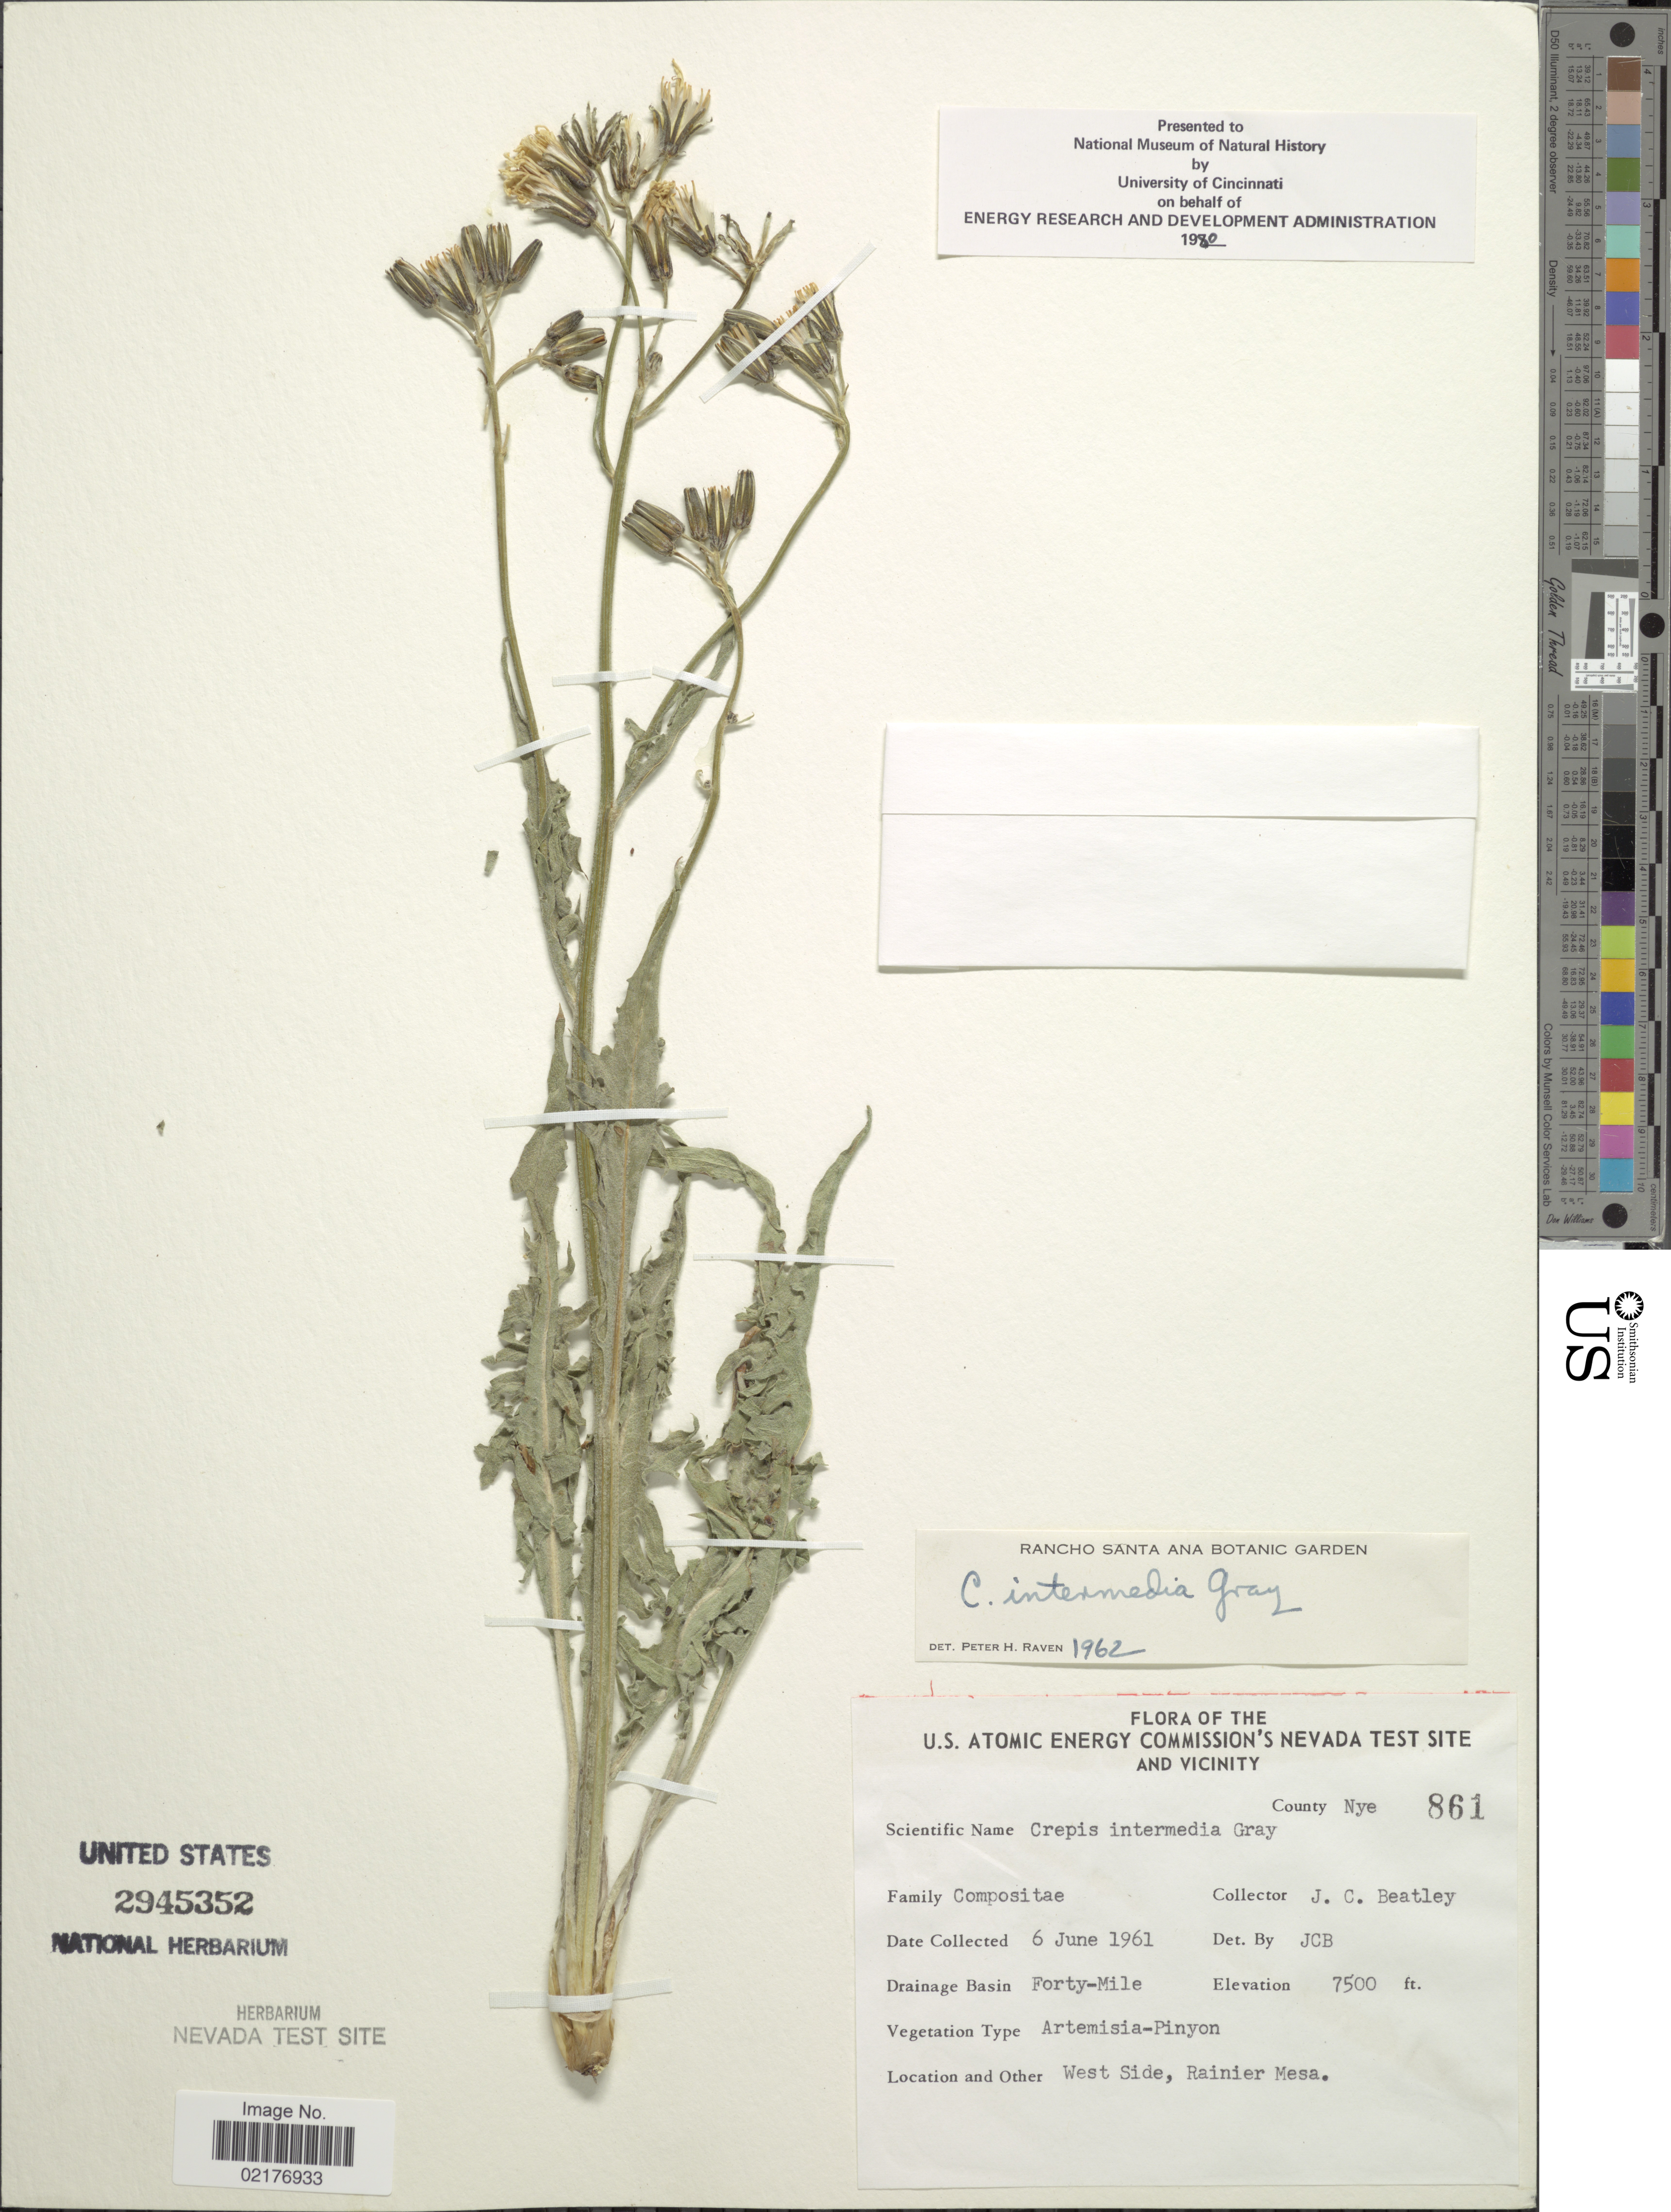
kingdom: Plantae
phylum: Tracheophyta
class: Magnoliopsida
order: Asterales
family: Asteraceae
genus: Crepis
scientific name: Crepis intermedia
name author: A. Gray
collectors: J. C. Beatley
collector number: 861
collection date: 1961-06-06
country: United States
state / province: Nevada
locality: U.S. Atomic Energy Commission's Nevada Test Site and Vicinity, County Nye, Drainage Basin Forty-Mile, West Side, Rainier Mesa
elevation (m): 2286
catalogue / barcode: US 2945352